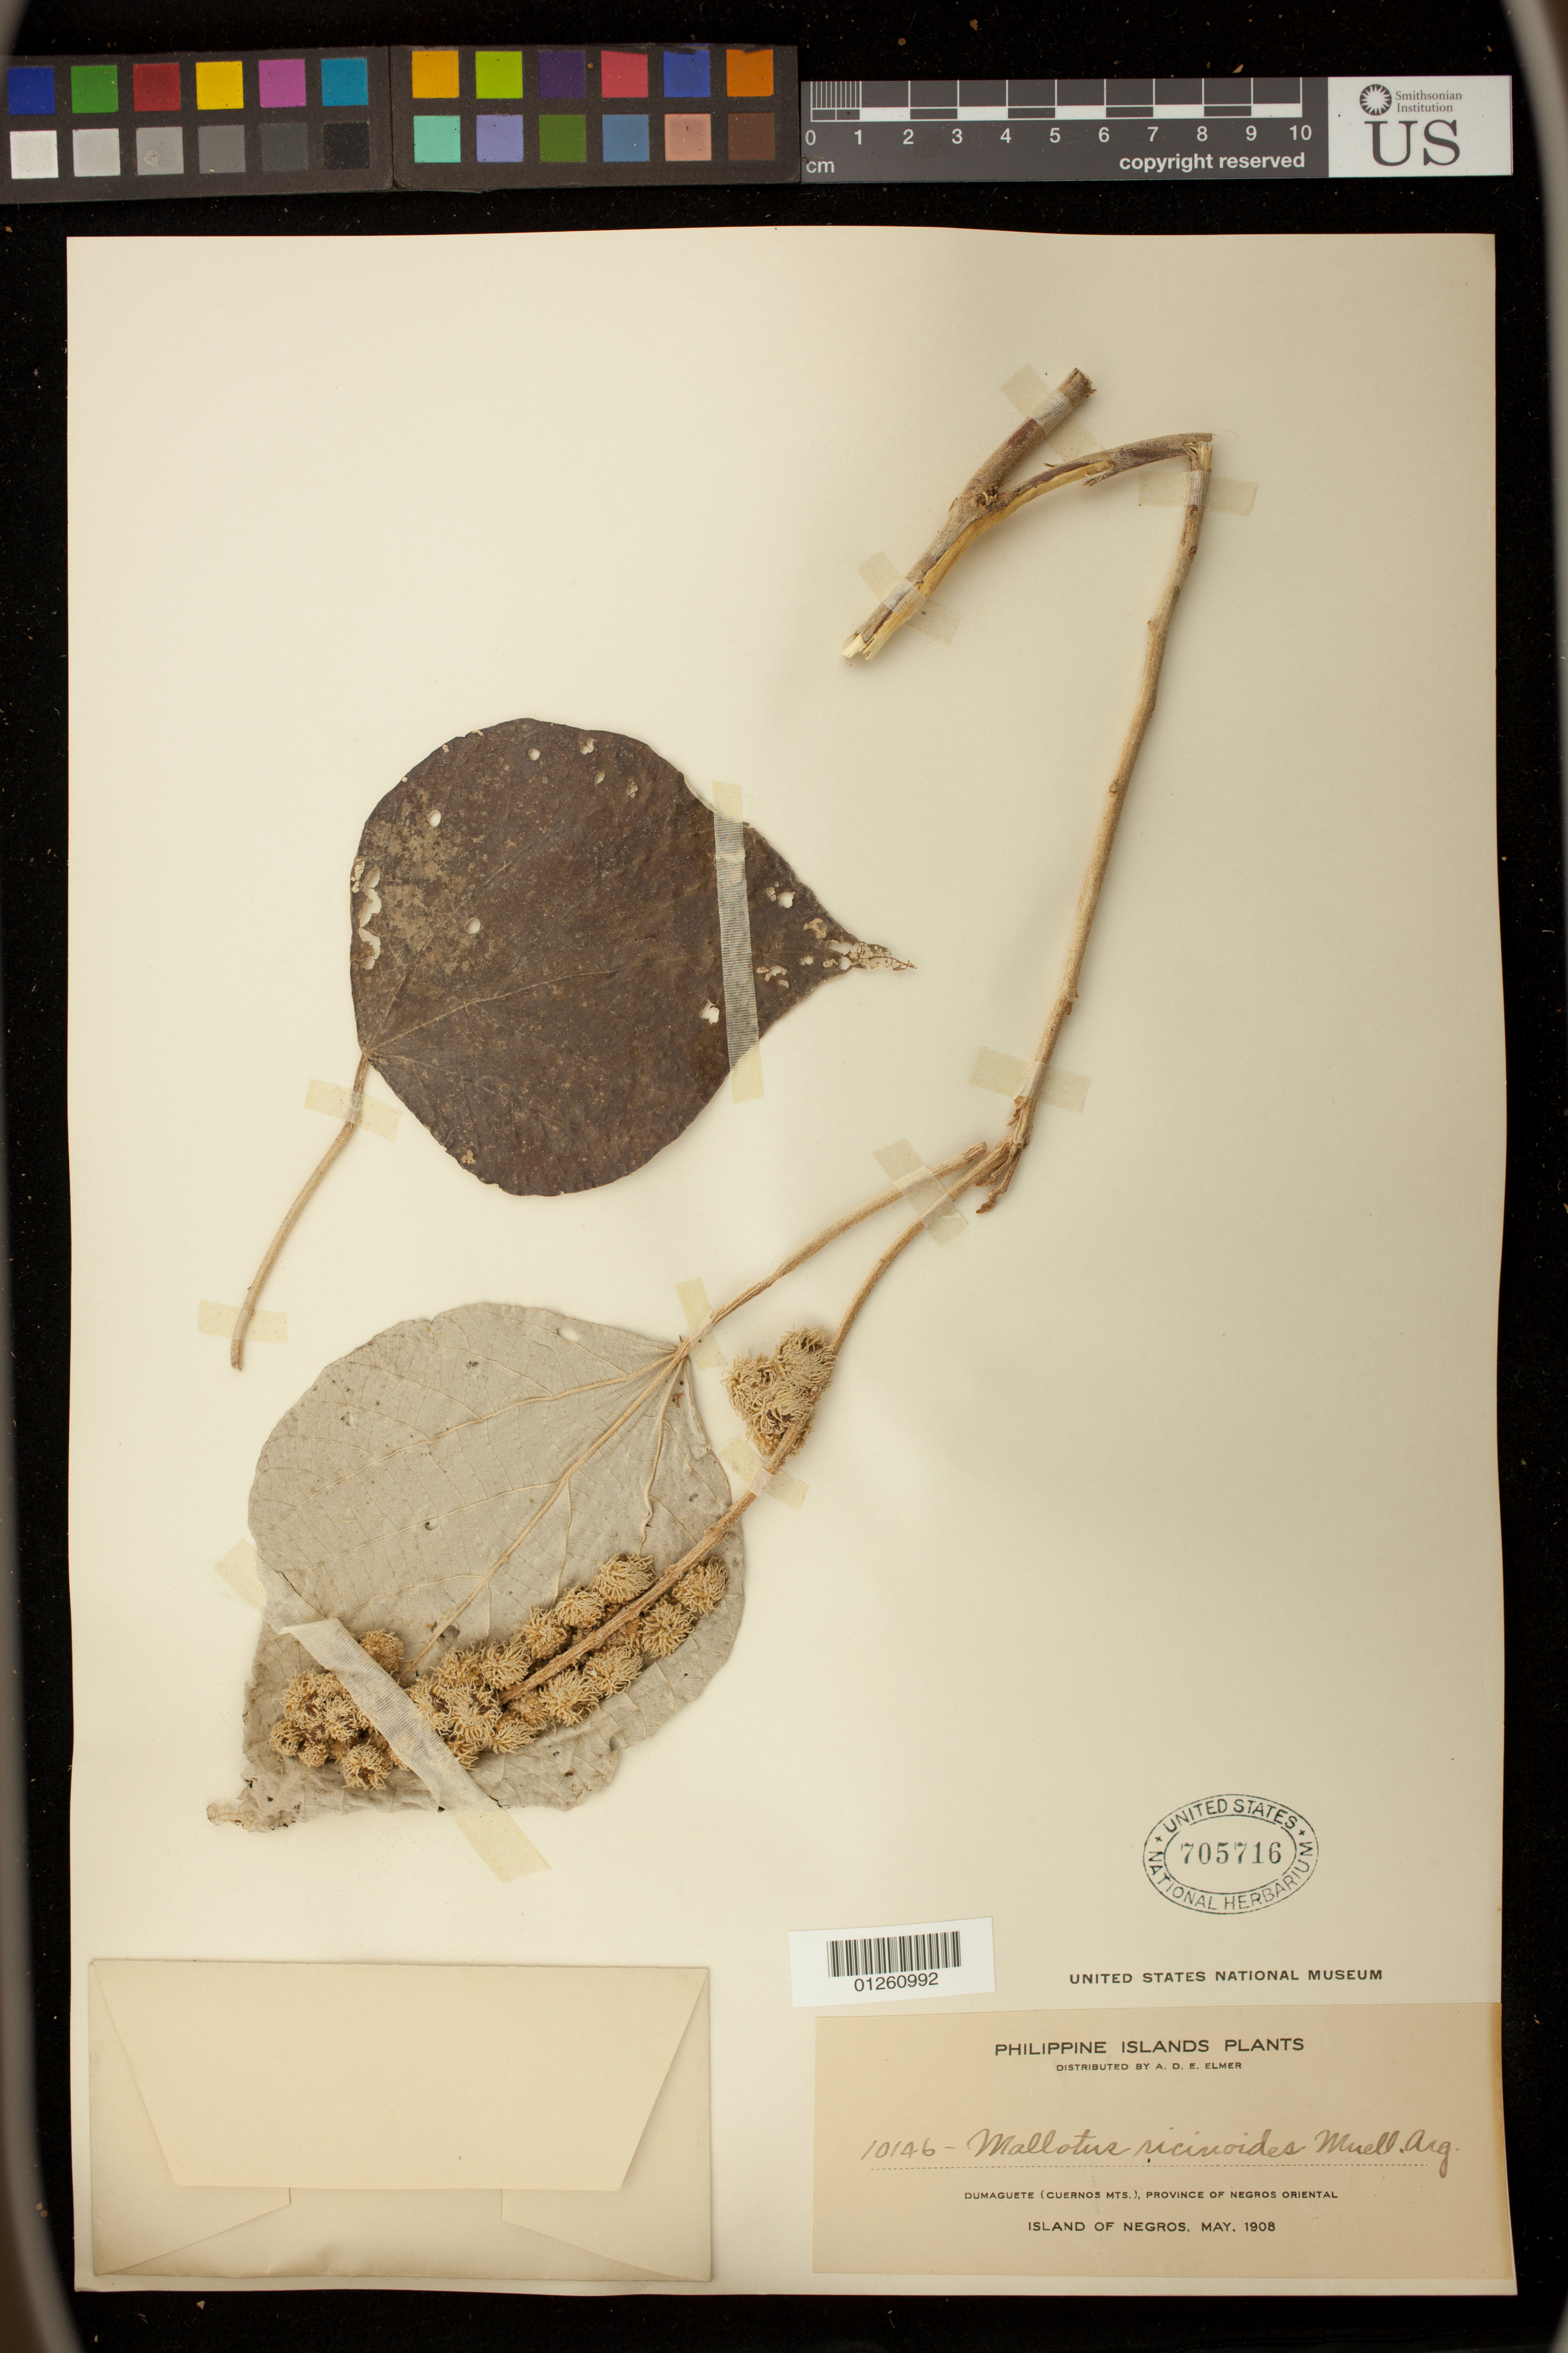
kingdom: Plantae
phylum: Tracheophyta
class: Magnoliopsida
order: Malpighiales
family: Euphorbiaceae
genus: Mallotus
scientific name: Mallotus ricinoides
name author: (Pers.) Müll. Arg.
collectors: A. D. E. Elmer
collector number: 10146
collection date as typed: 1908-05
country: Philippines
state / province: Central Visayas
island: Negros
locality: Dumaguete (Cuernos Mts.), Province of Negros Oriental. Island of Negros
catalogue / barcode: US 705716